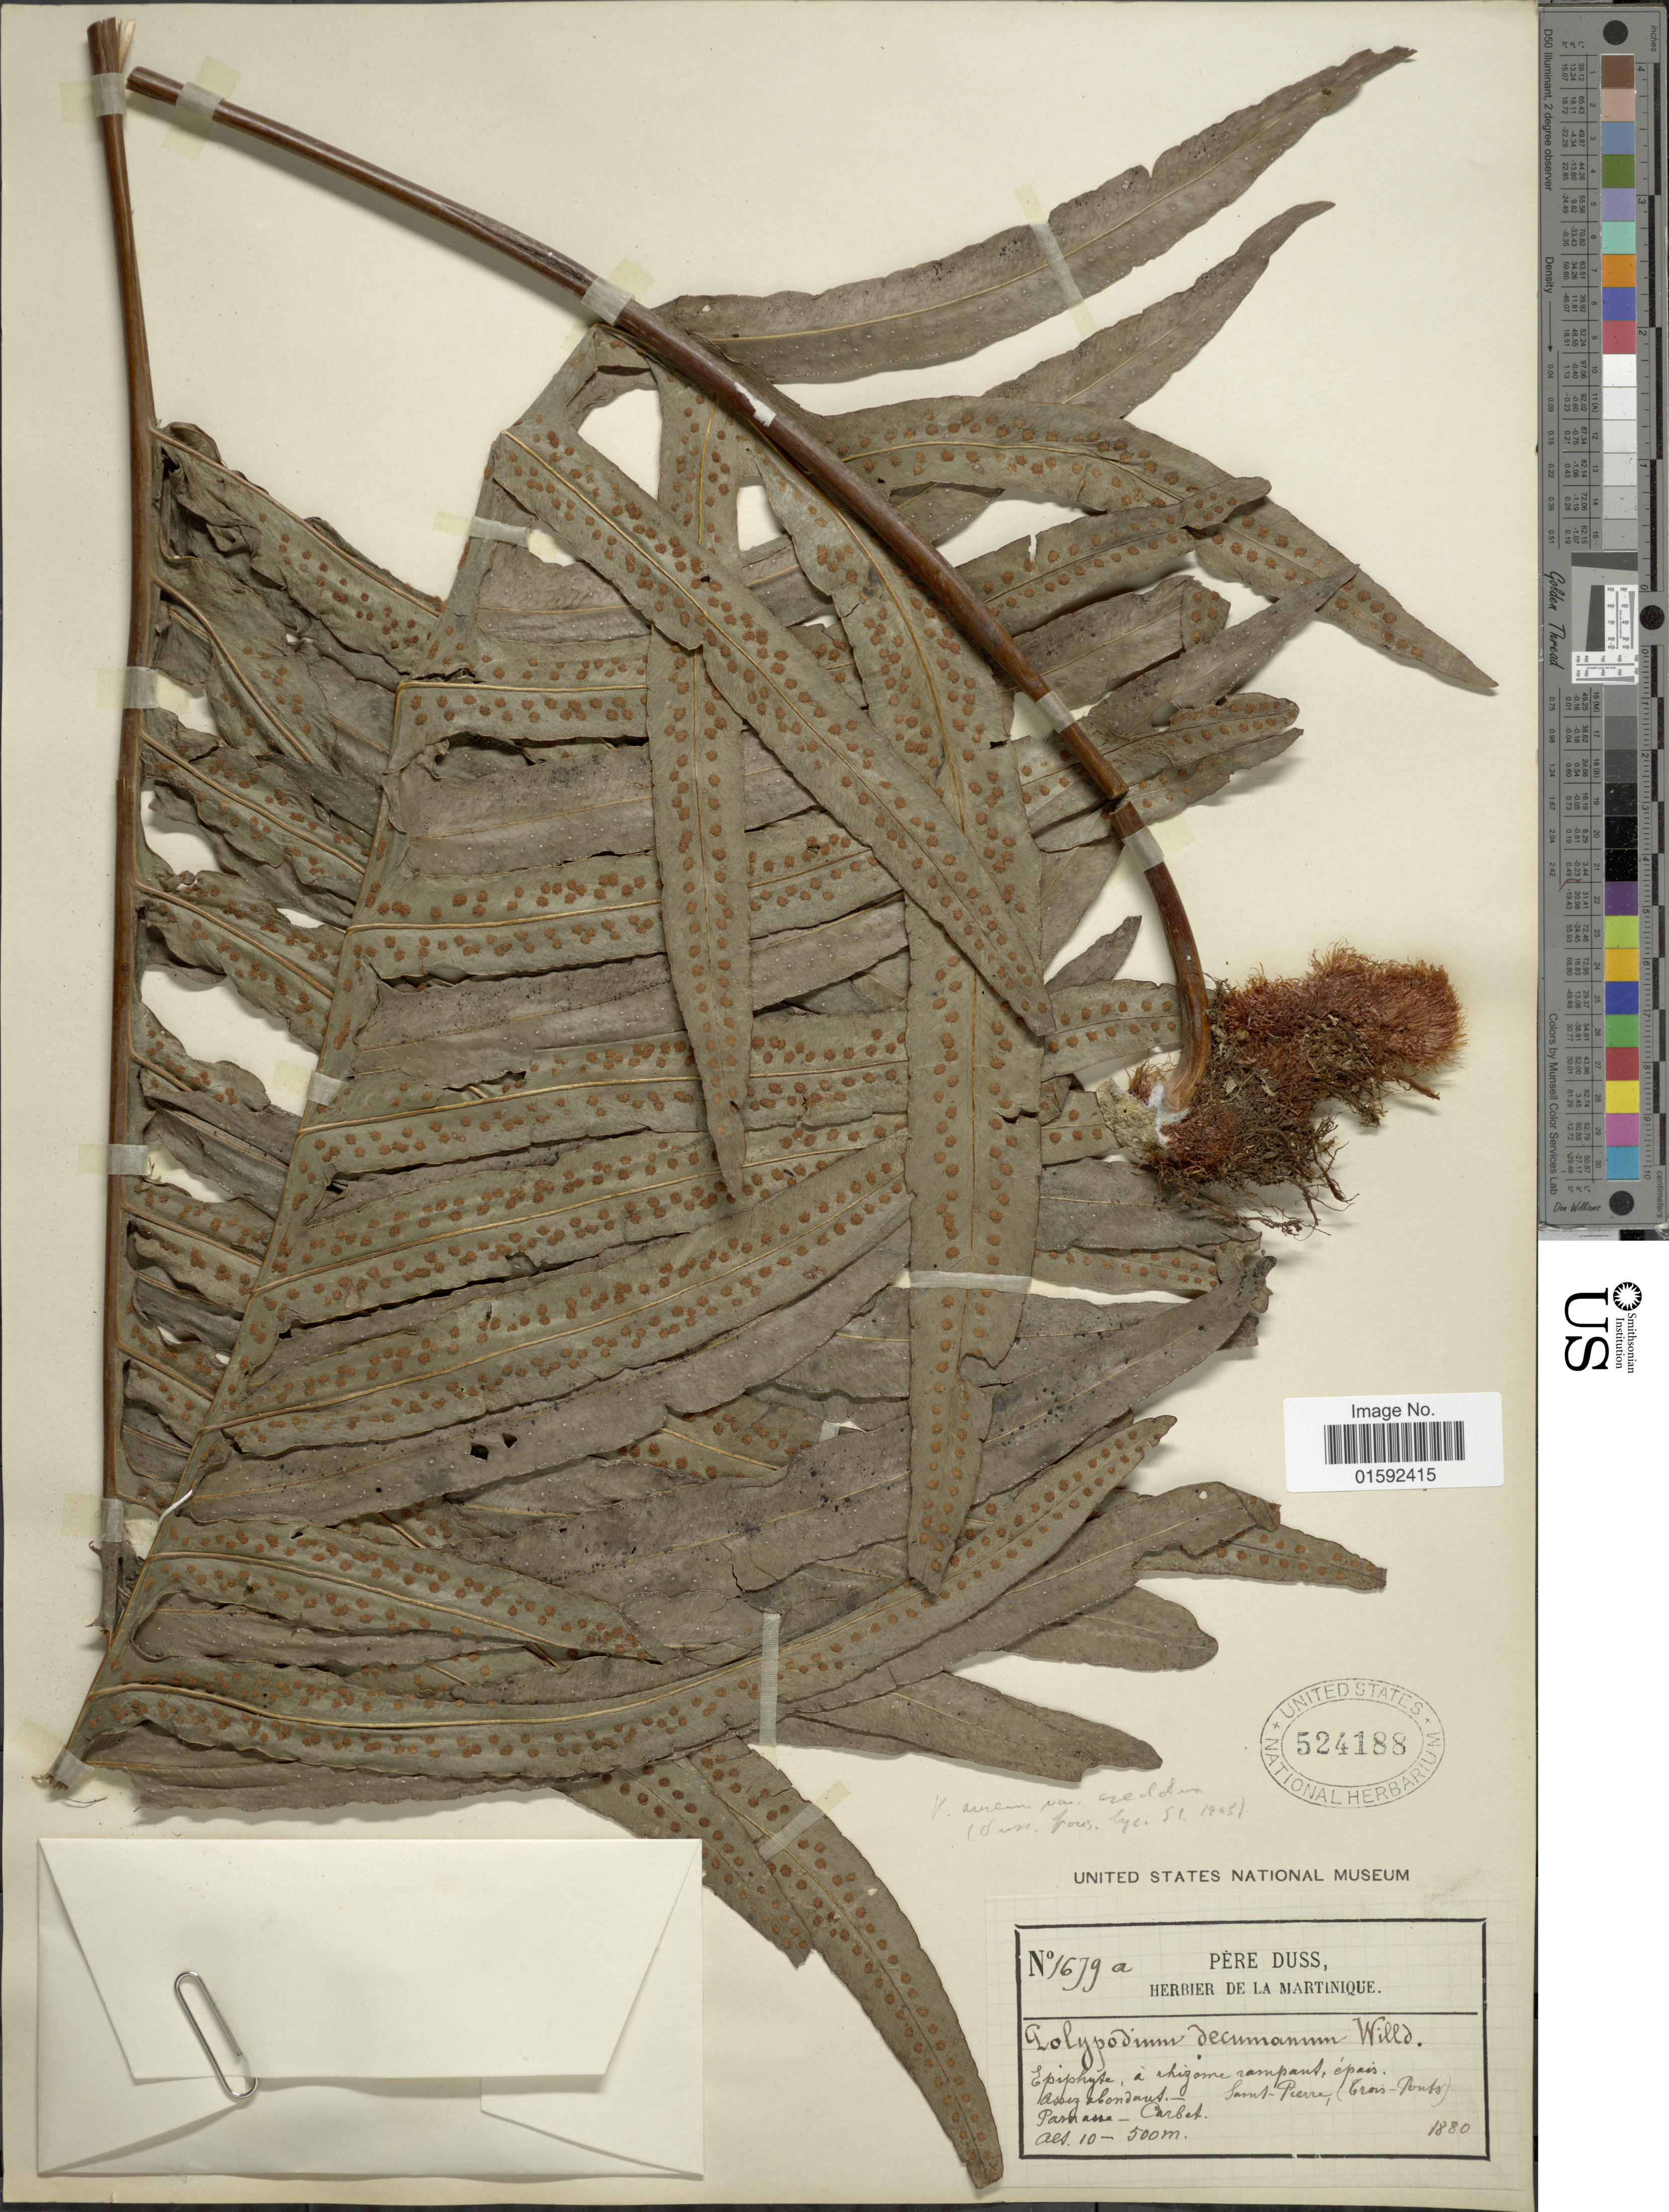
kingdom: Plantae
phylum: Tracheophyta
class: Polypodiopsida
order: Polypodiales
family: Polypodiaceae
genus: Phlebodium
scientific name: Phlebodium aureum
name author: (L.) J. Sm.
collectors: Père Duss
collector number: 1679a*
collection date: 1880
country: Martinique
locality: Saint-Pierre, (Grois-Pouts), Pasnasse-Carbet.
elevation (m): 10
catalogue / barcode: US 524188